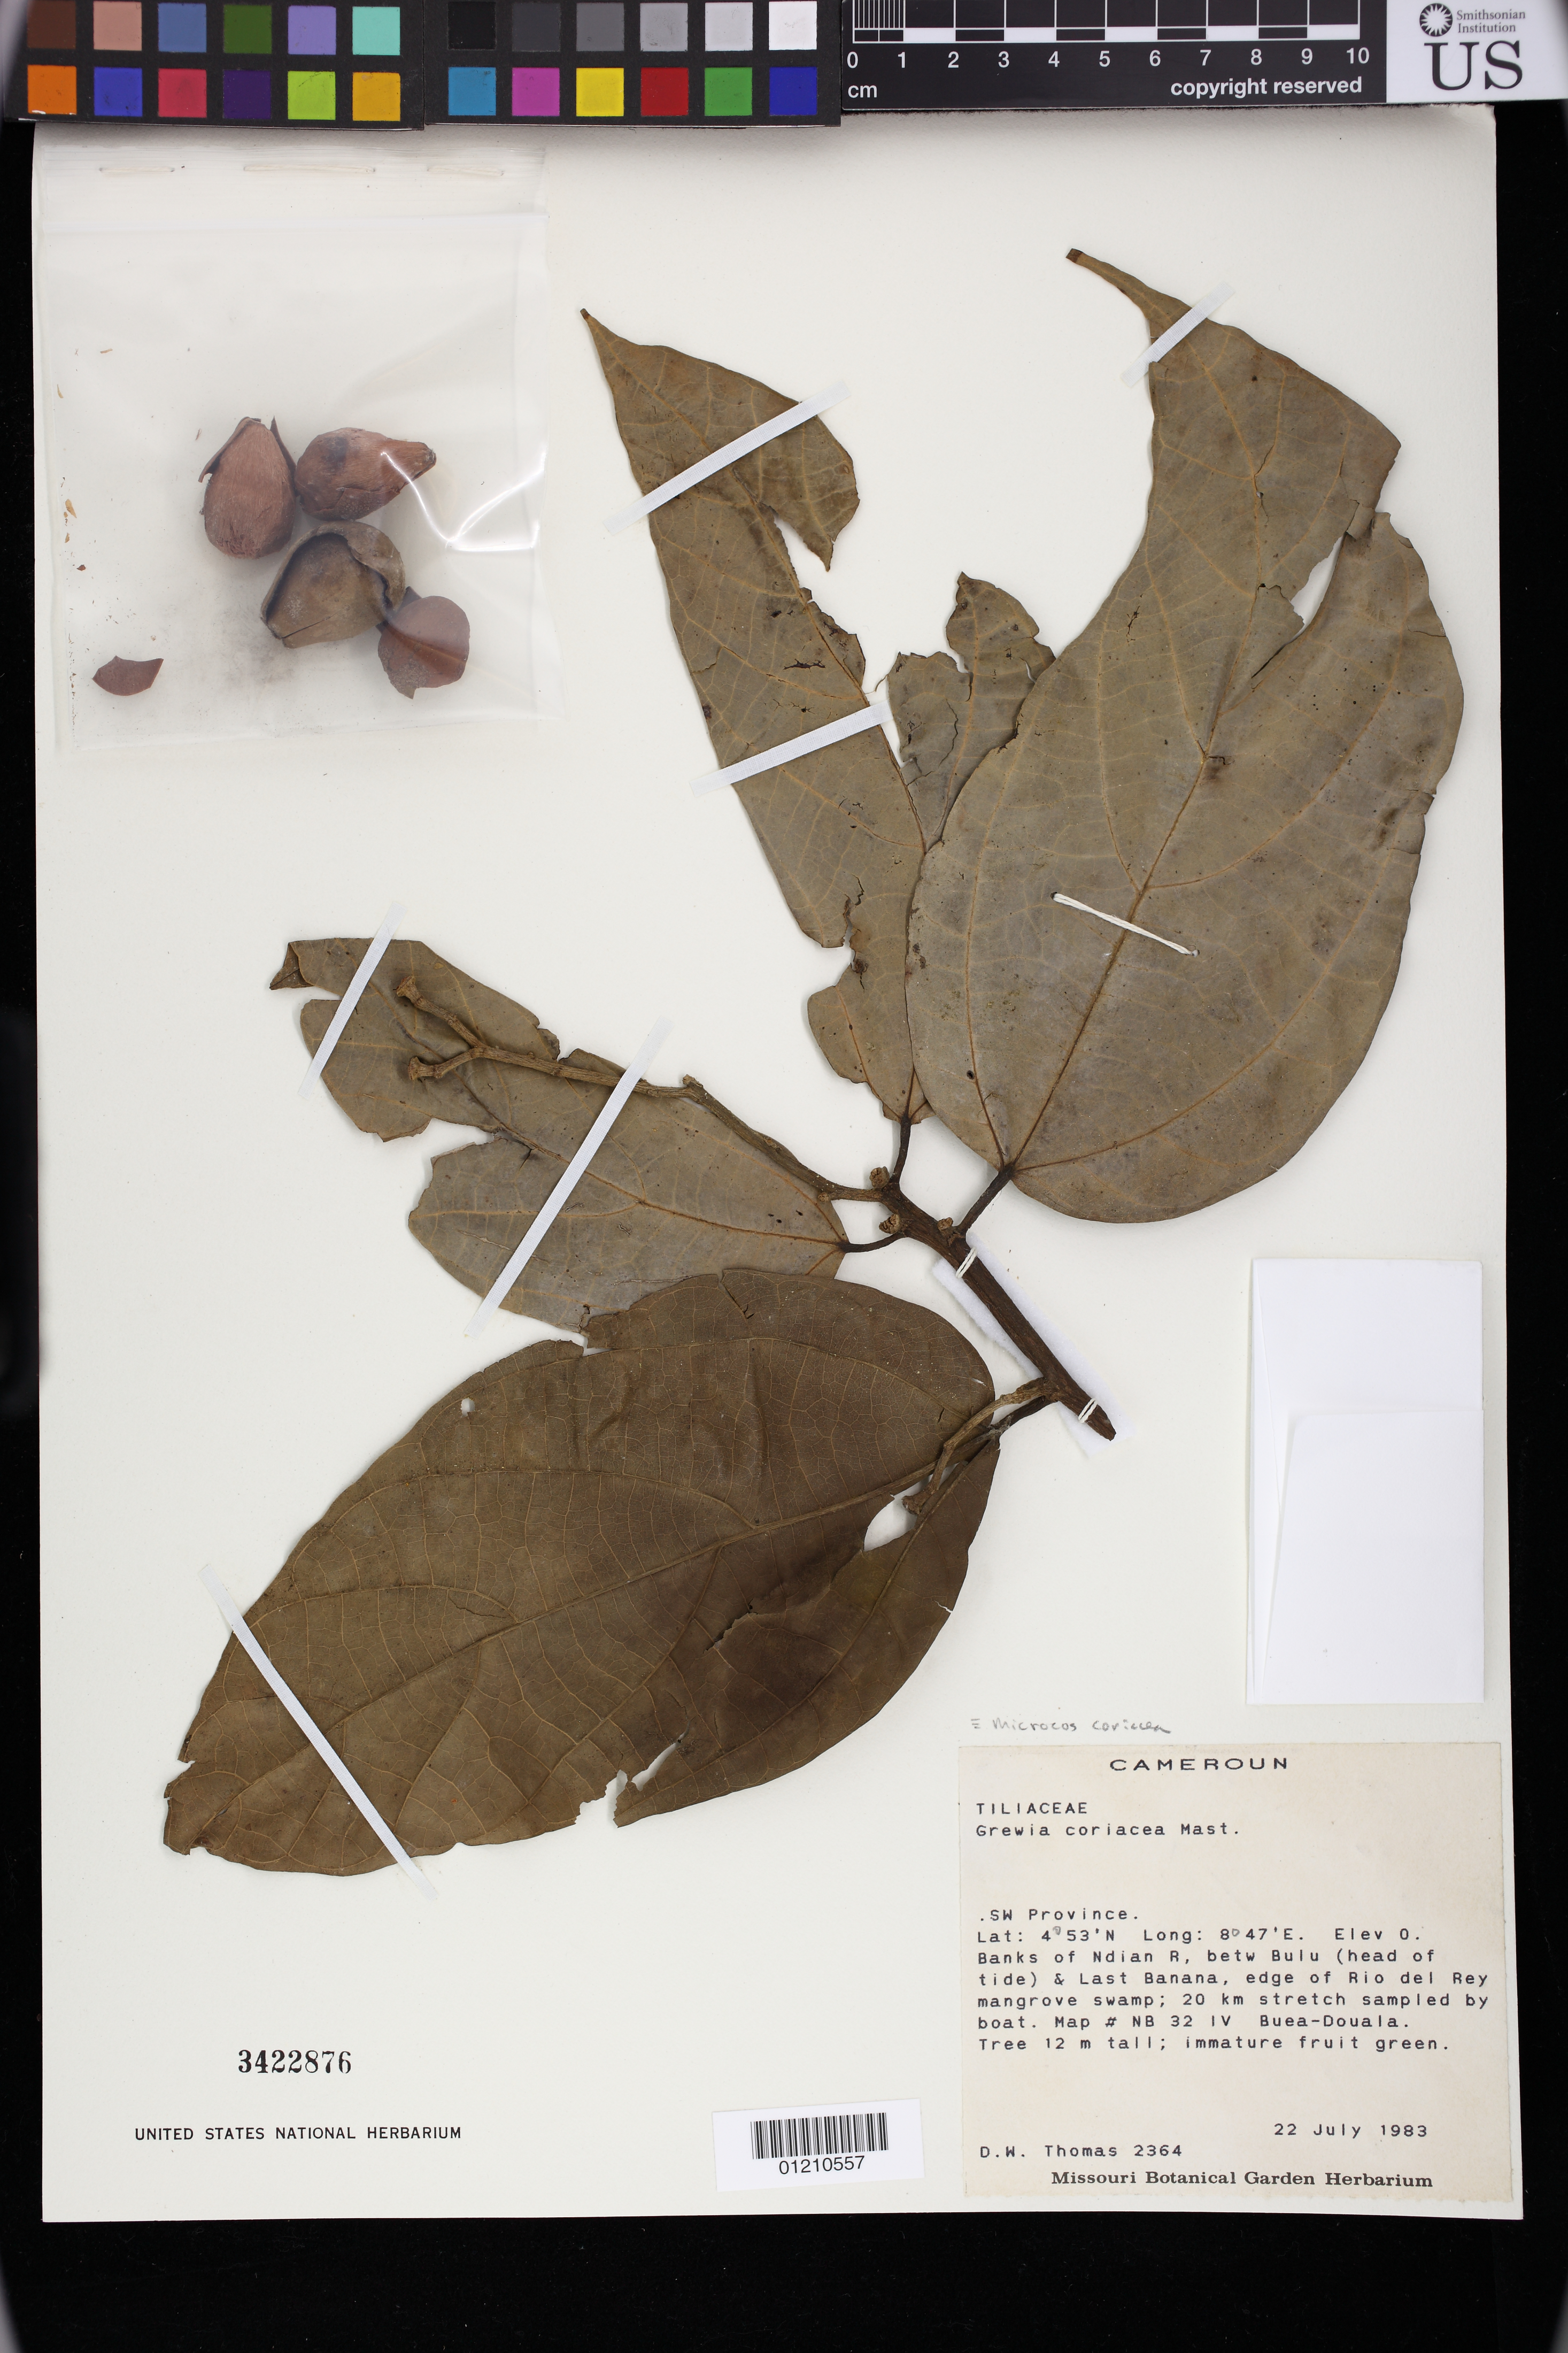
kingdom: Plantae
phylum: Tracheophyta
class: Magnoliopsida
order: Malvales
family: Malvaceae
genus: Microcos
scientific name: Microcos coriacea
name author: (Mast.) Burret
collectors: D. W. Thomas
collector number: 2364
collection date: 1983-07-22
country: Cameroon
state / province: Sud-Ouest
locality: Banks of Ndian R, betw Bulu (head of tide) & Last Banana, edge of Rio del Rey mangrove swamp; 20 km stretch sampled by boat. Map #32 IV Buea-Douala.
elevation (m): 0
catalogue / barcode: US 3422876